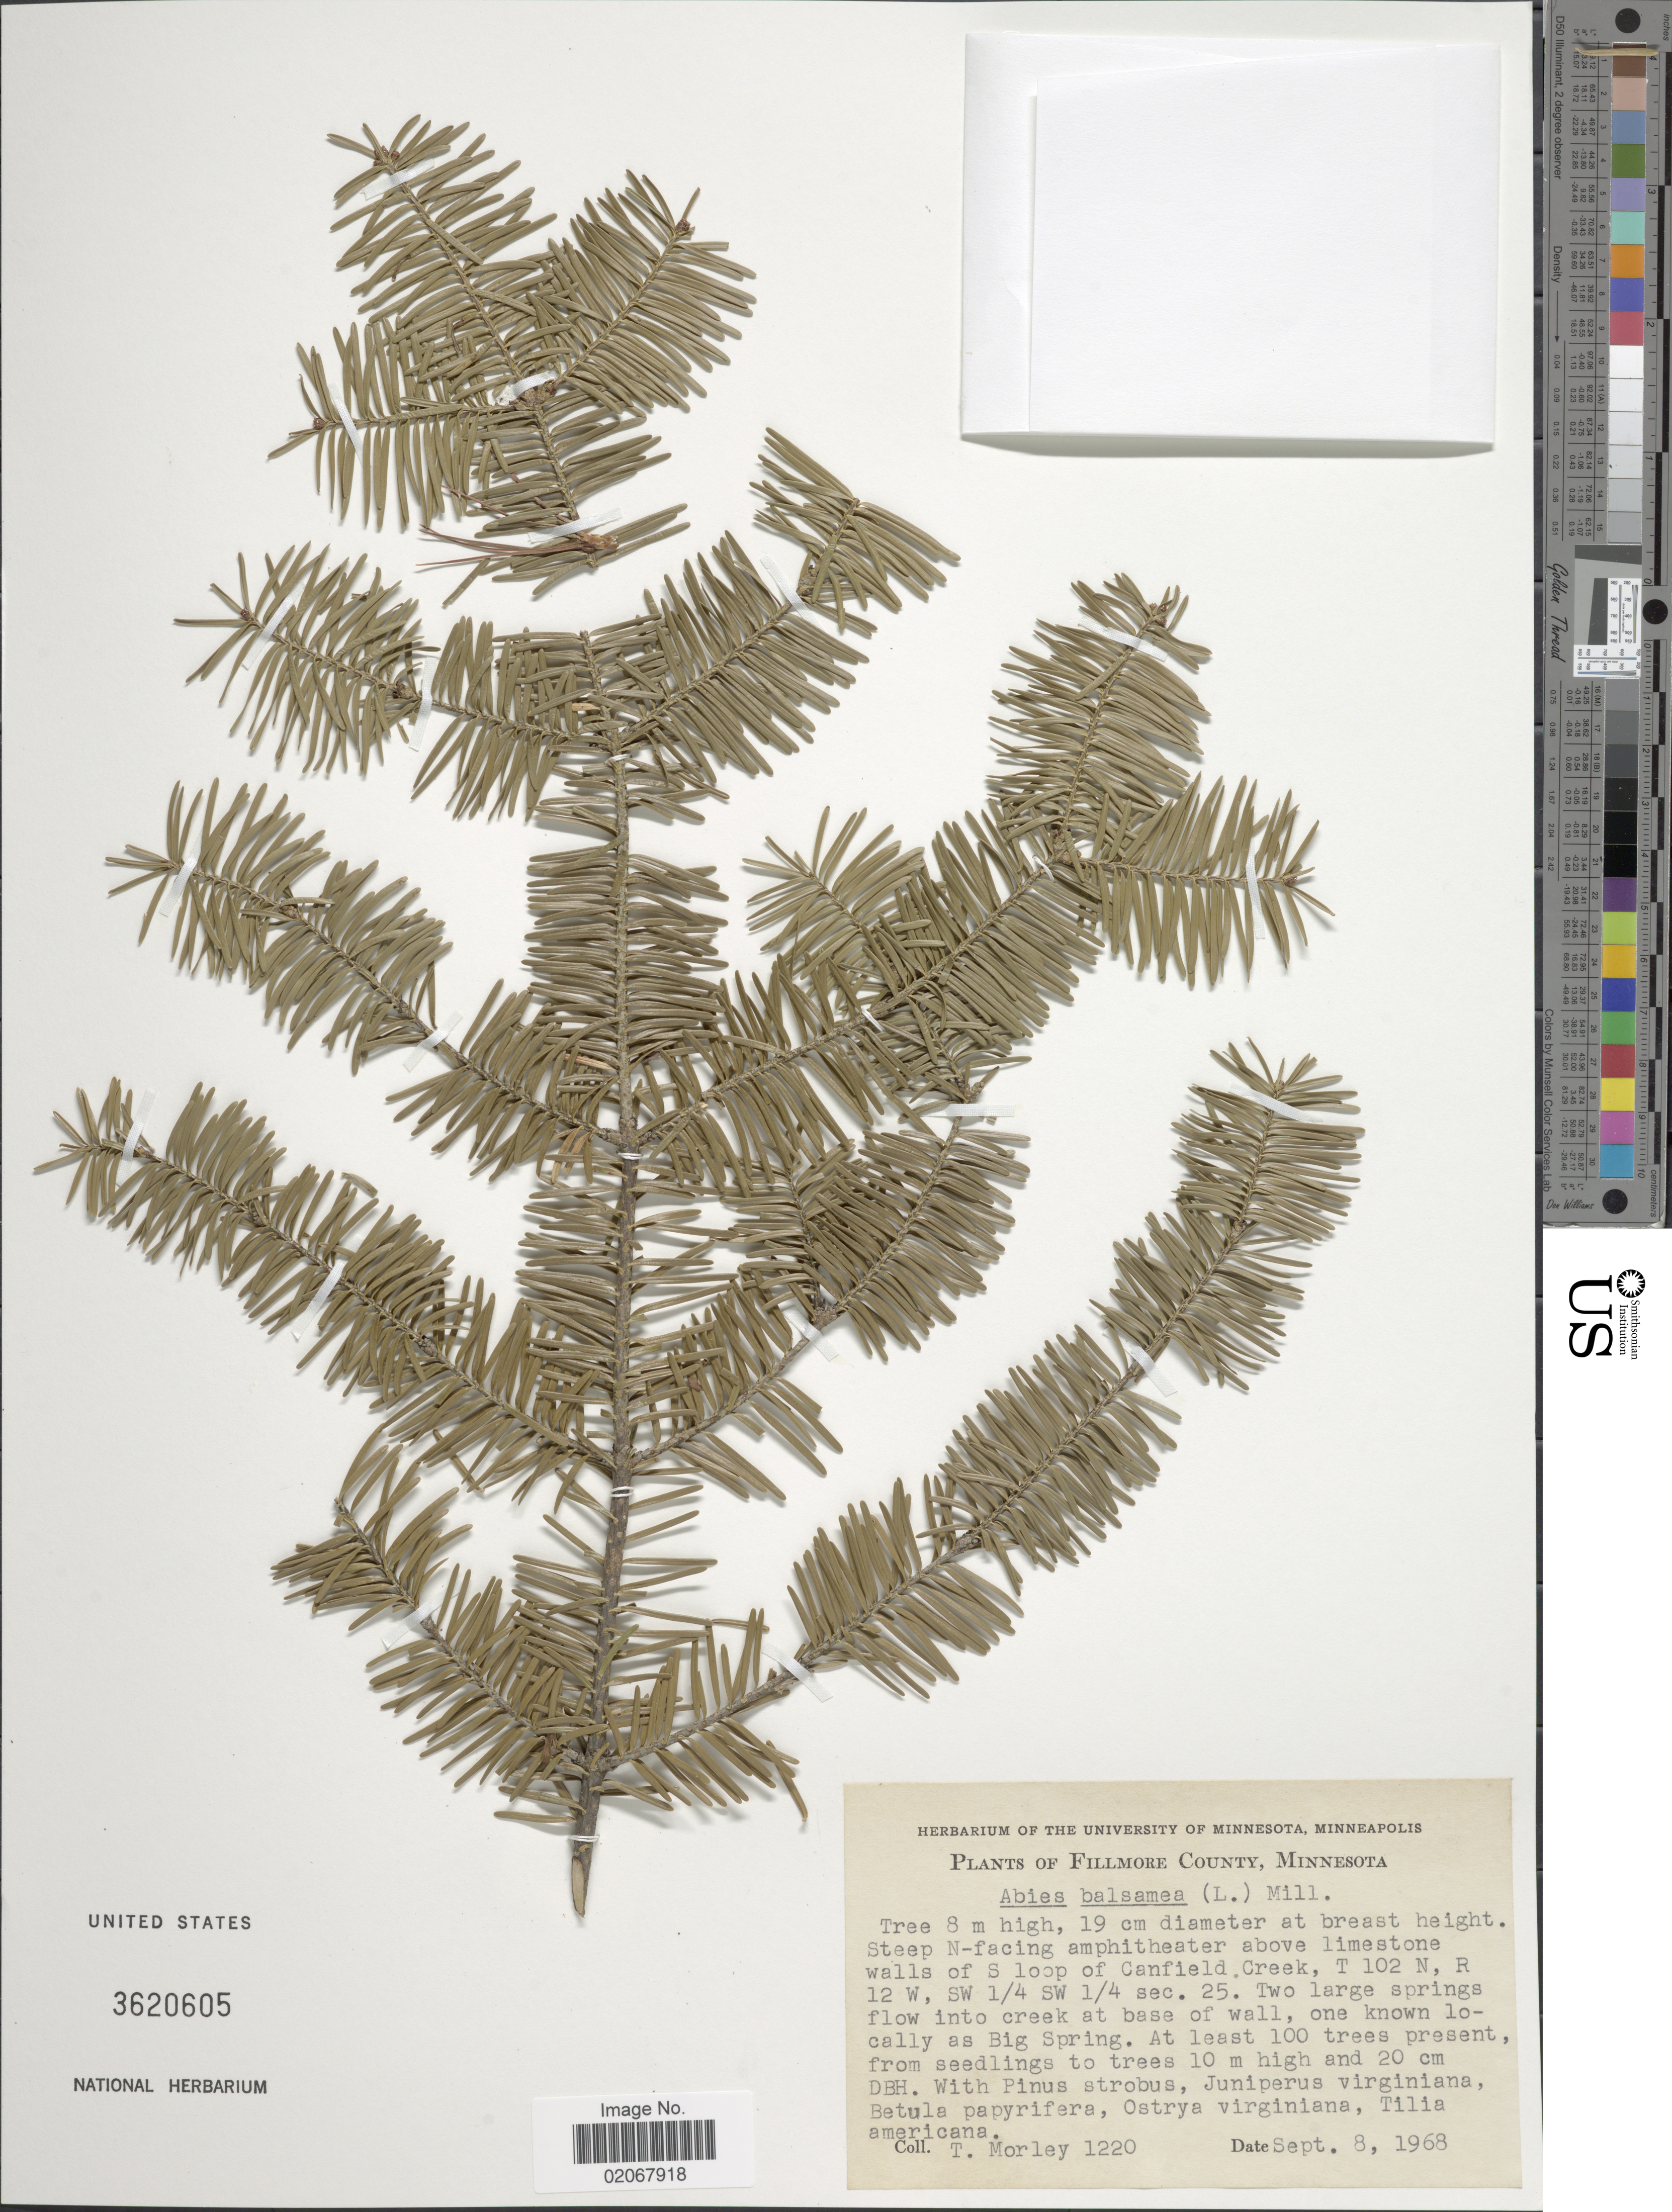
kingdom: Plantae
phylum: Tracheophyta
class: Pinopsida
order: Pinales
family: Pinaceae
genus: Abies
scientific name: Abies balsamea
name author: (L.) Mill.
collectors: T. Morley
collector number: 1120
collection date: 1968-09-08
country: United States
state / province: Minnesota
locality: Fillmore County, Above limestone walls of S loop of Canfield Creek. T 102 N, R 12 W., SW 1/4 W 1/4 Sec. 25. Big Spring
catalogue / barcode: US 3620605